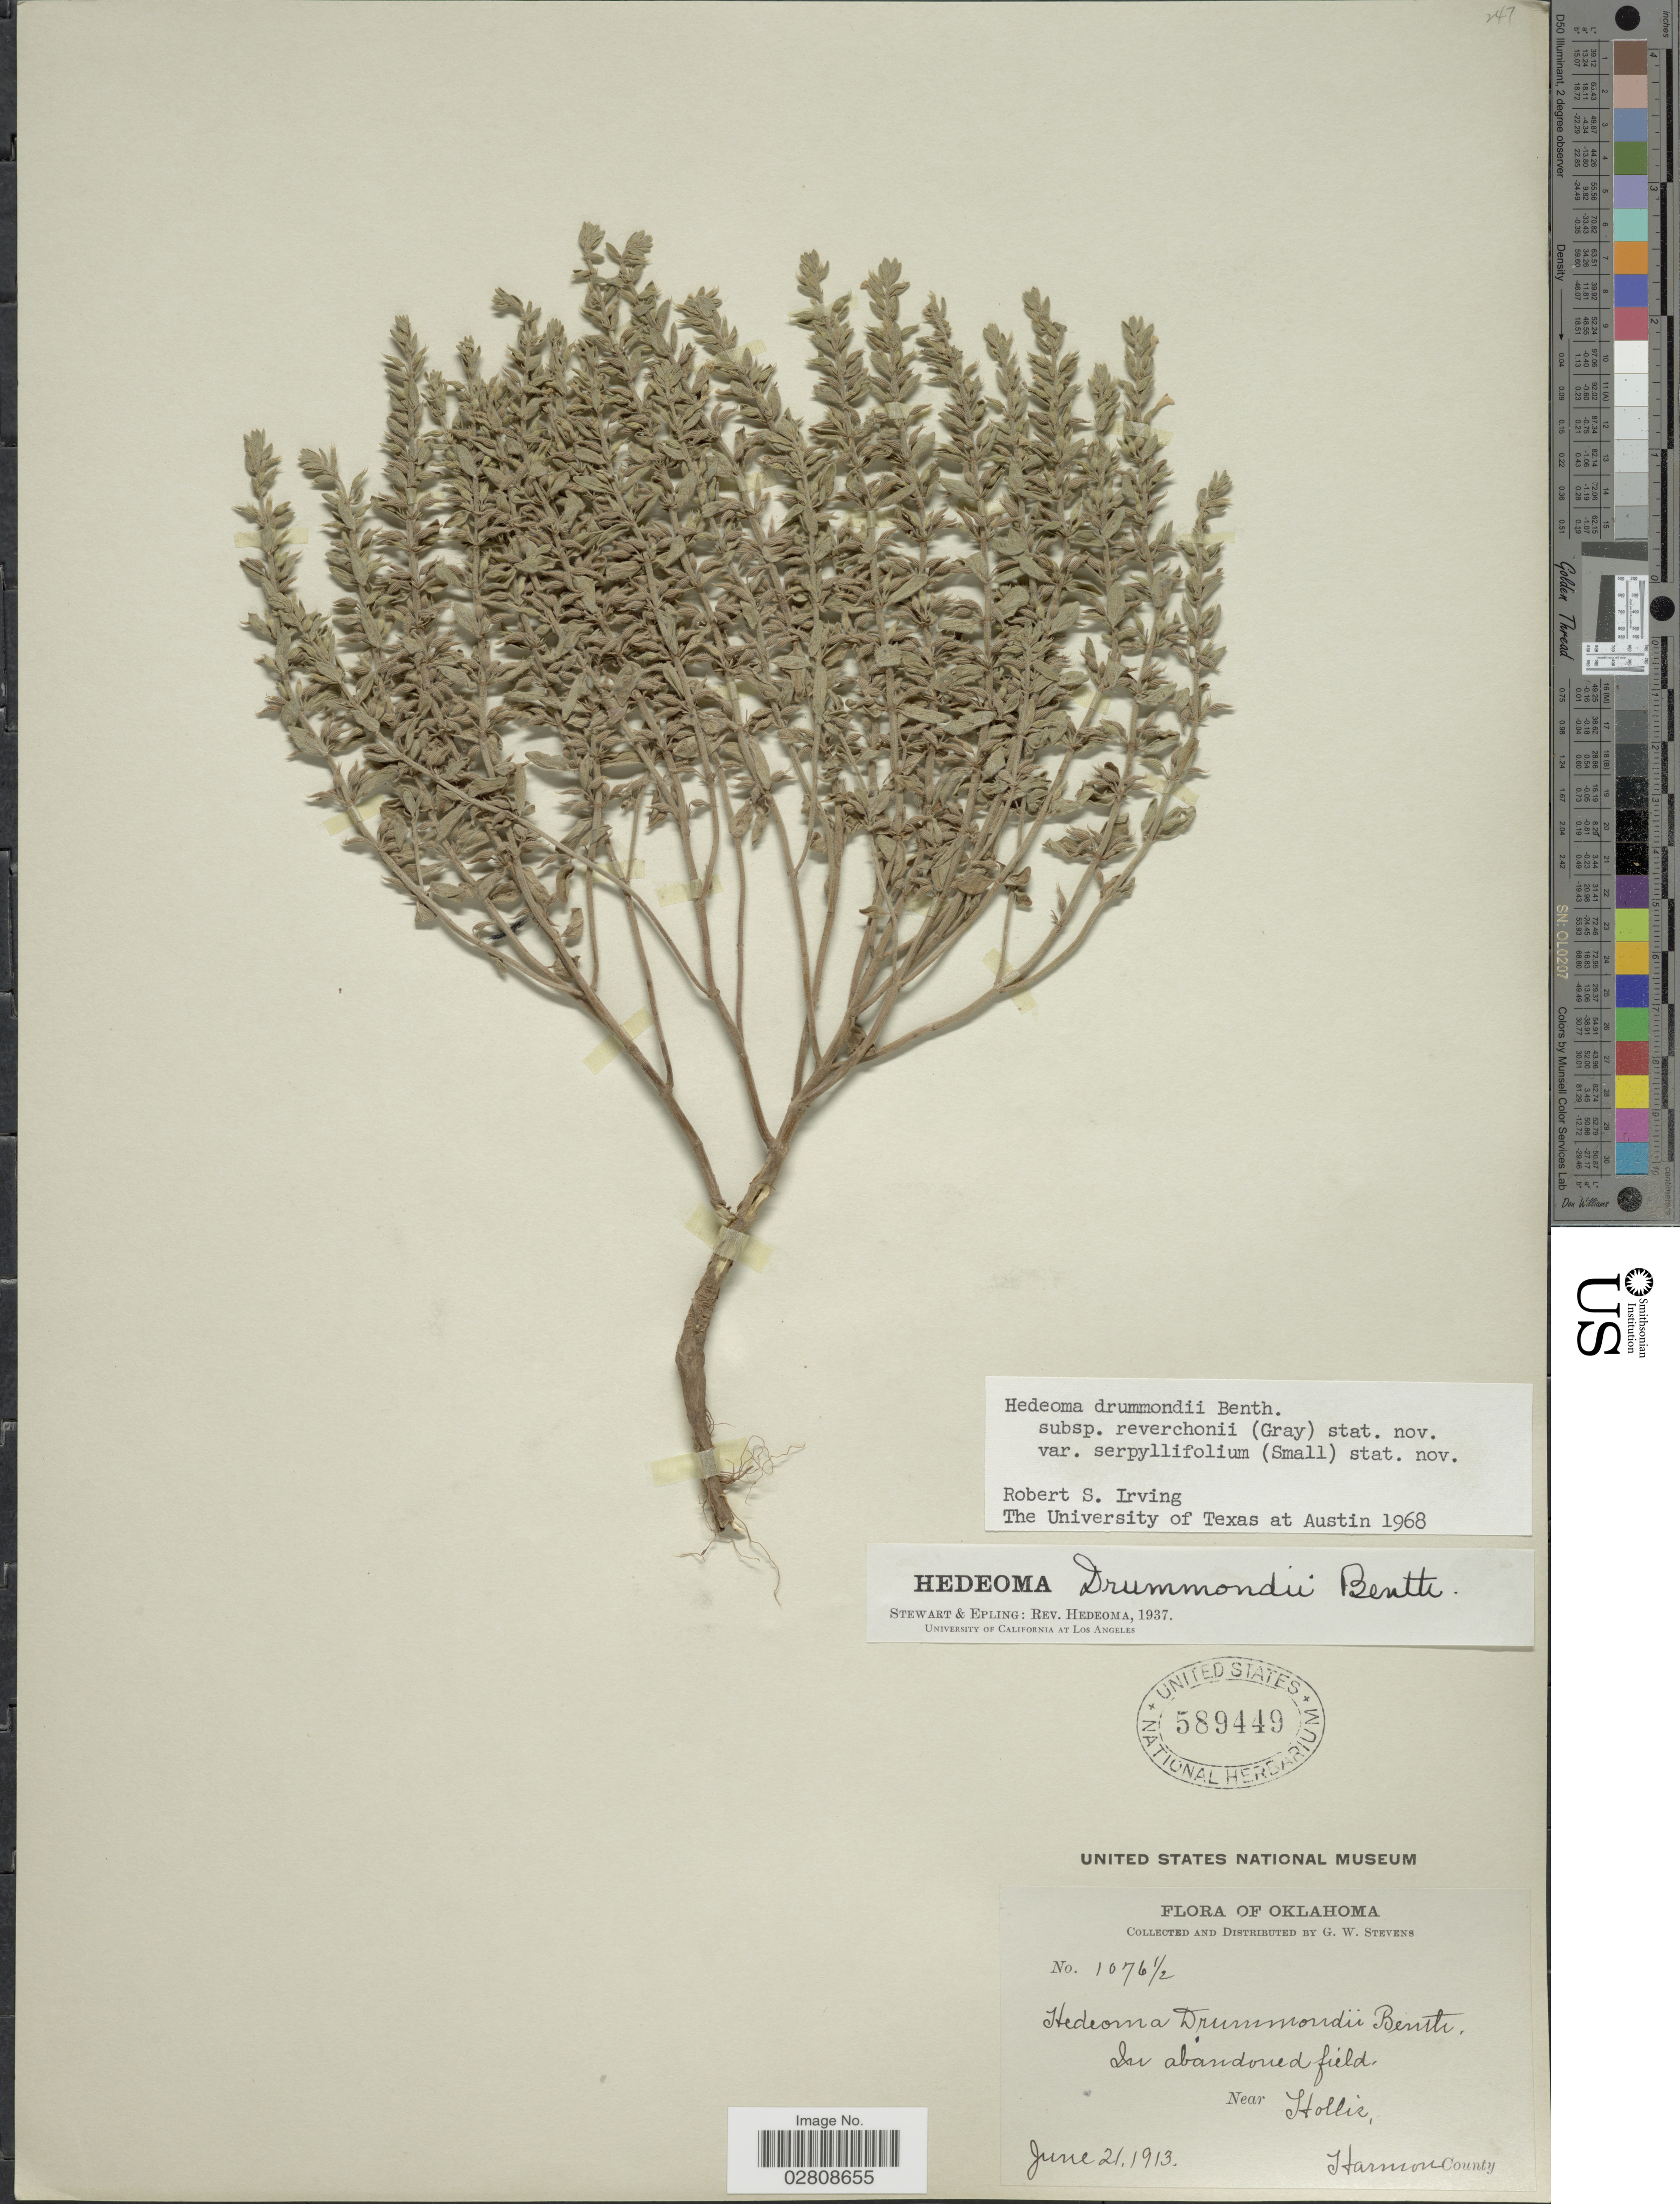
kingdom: Plantae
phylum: Tracheophyta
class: Magnoliopsida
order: Lamiales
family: Lamiaceae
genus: Hedeoma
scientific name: Hedeoma drummondii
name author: Benth.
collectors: G. W. Stevens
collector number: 1076½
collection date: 1913-06-21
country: United States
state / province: Oklahoma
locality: In abandoned field. near Holliz.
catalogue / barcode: US 589449